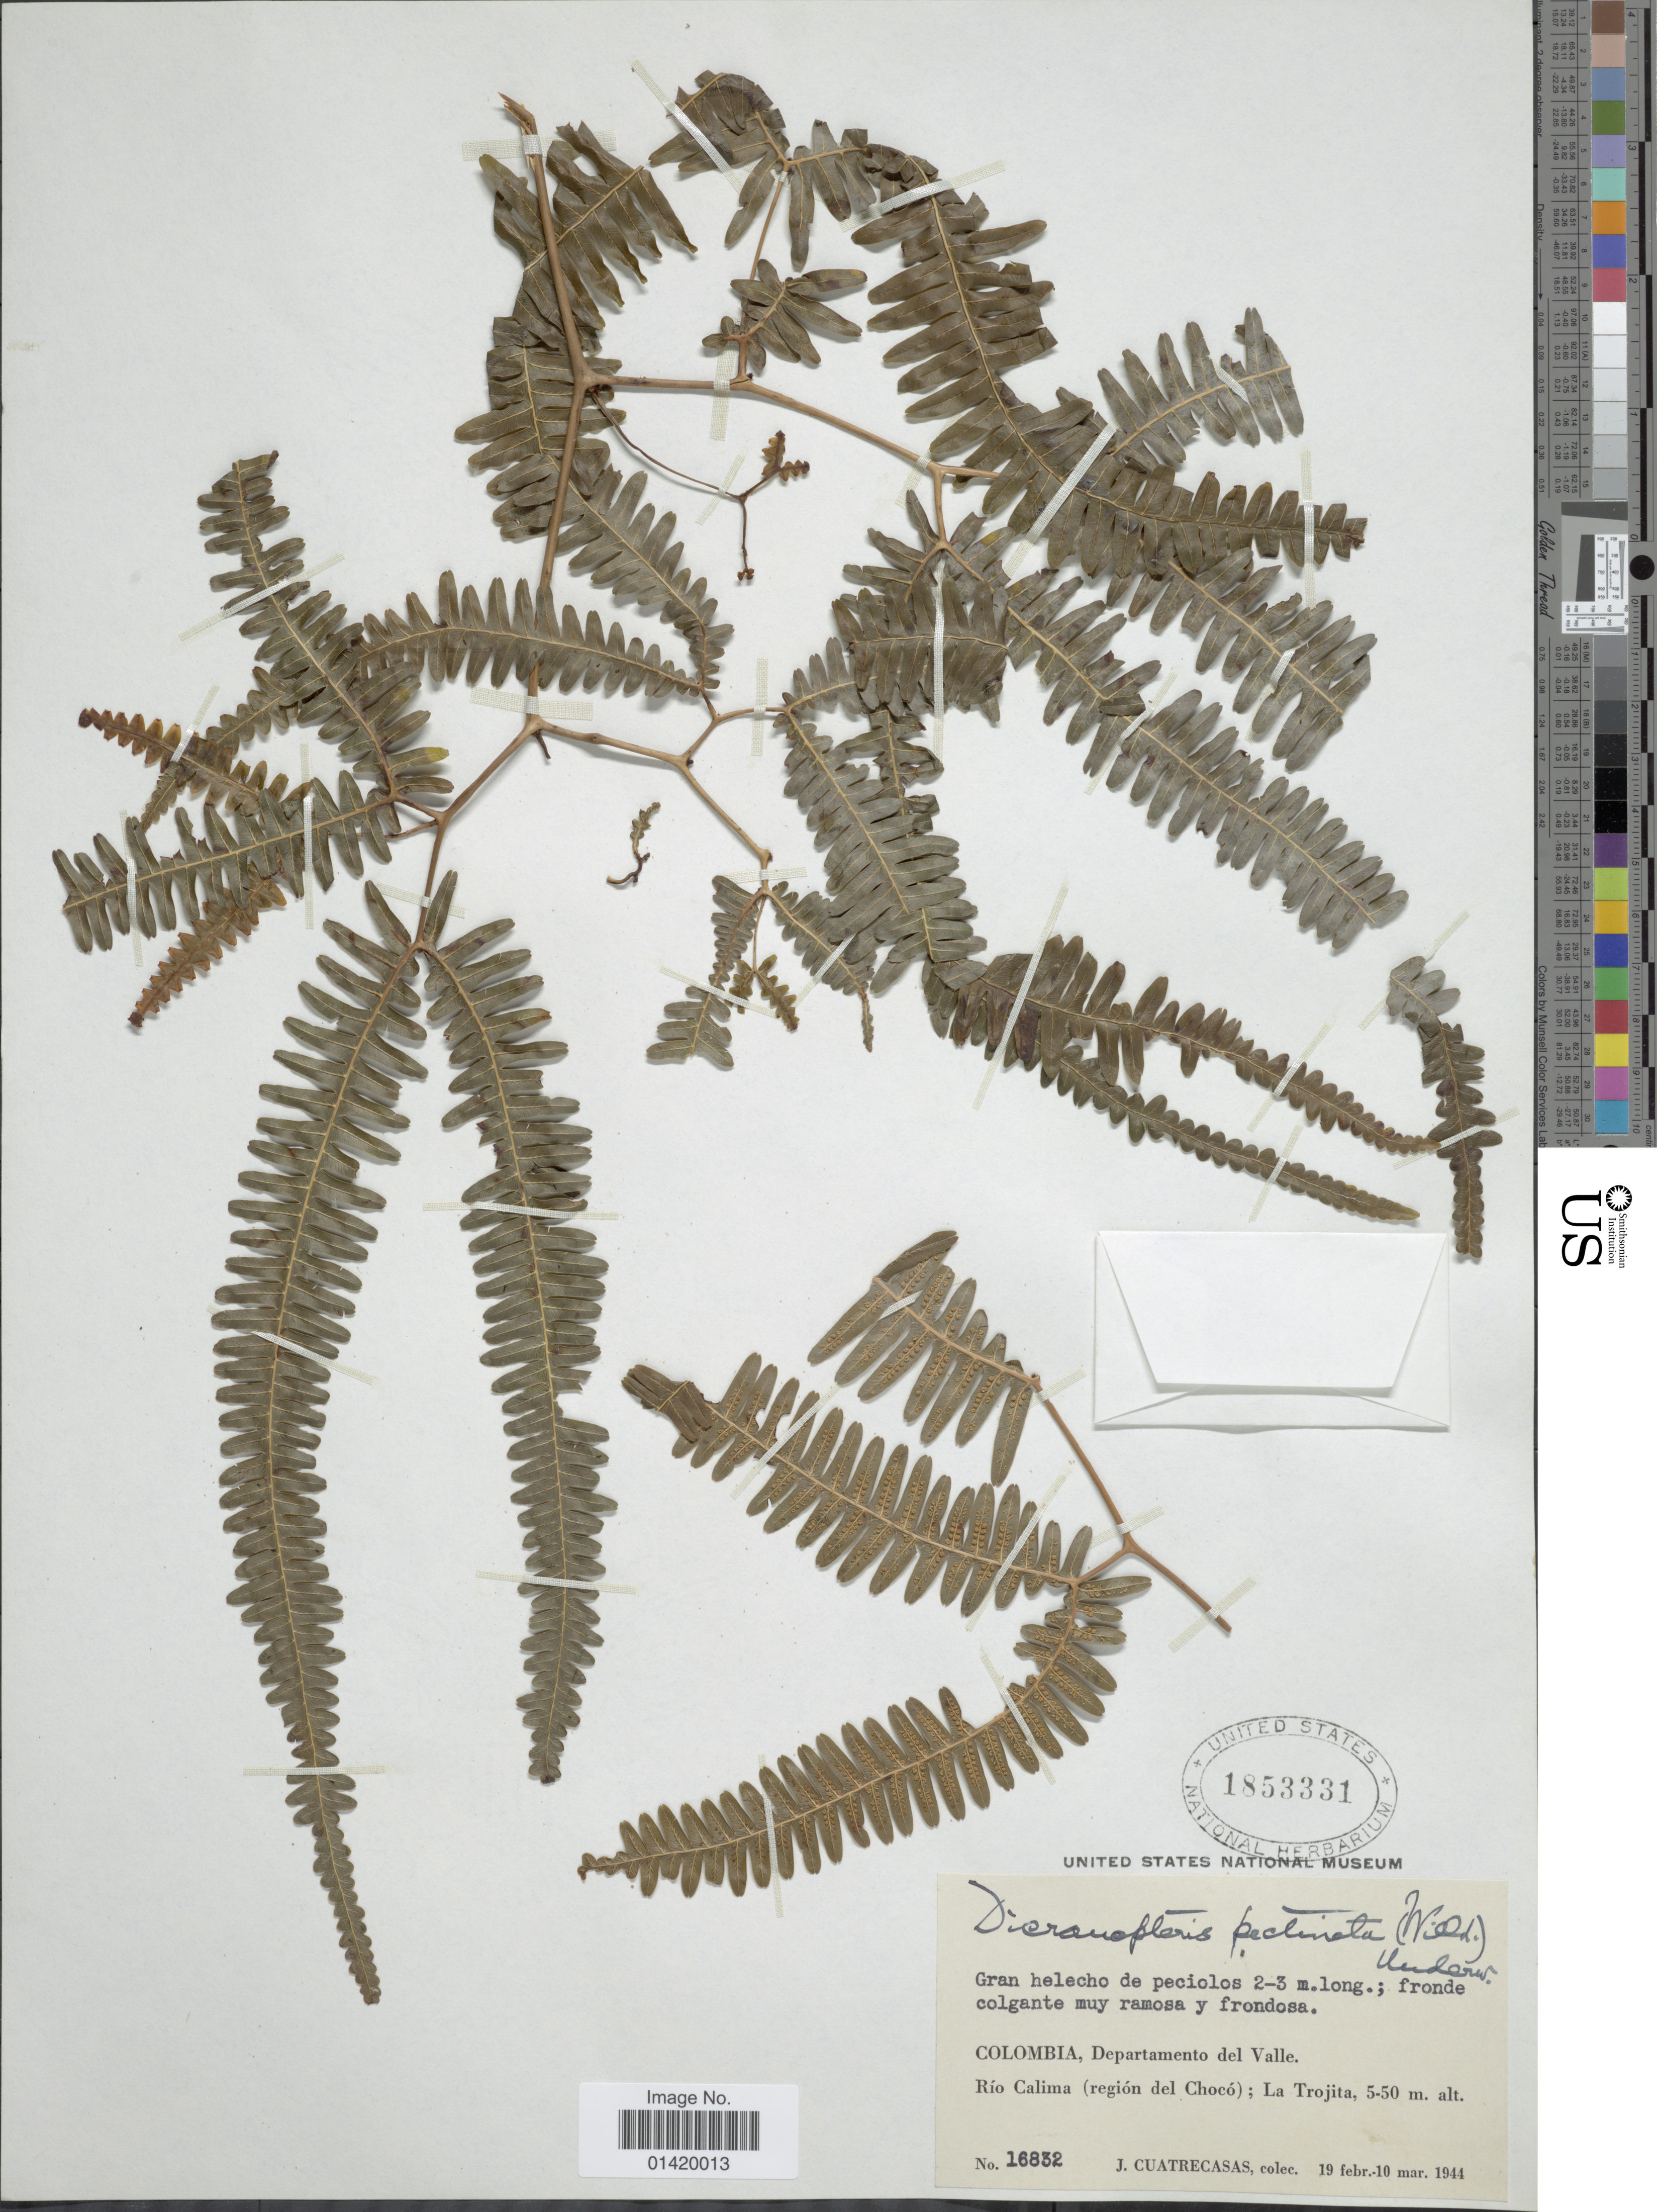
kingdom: Plantae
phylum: Tracheophyta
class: Polypodiopsida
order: Gleicheniales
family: Gleicheniaceae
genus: Gleichenella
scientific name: Gleichenella pectinata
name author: (Willd.) Ching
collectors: J. Cuatrecasas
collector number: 16832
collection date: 1944-02-19/1944-03-10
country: Colombia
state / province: Valle del Cauca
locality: Department del Valle. Rio Calima (región del Chocó); :La Trojita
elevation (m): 5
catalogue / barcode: US 1853331